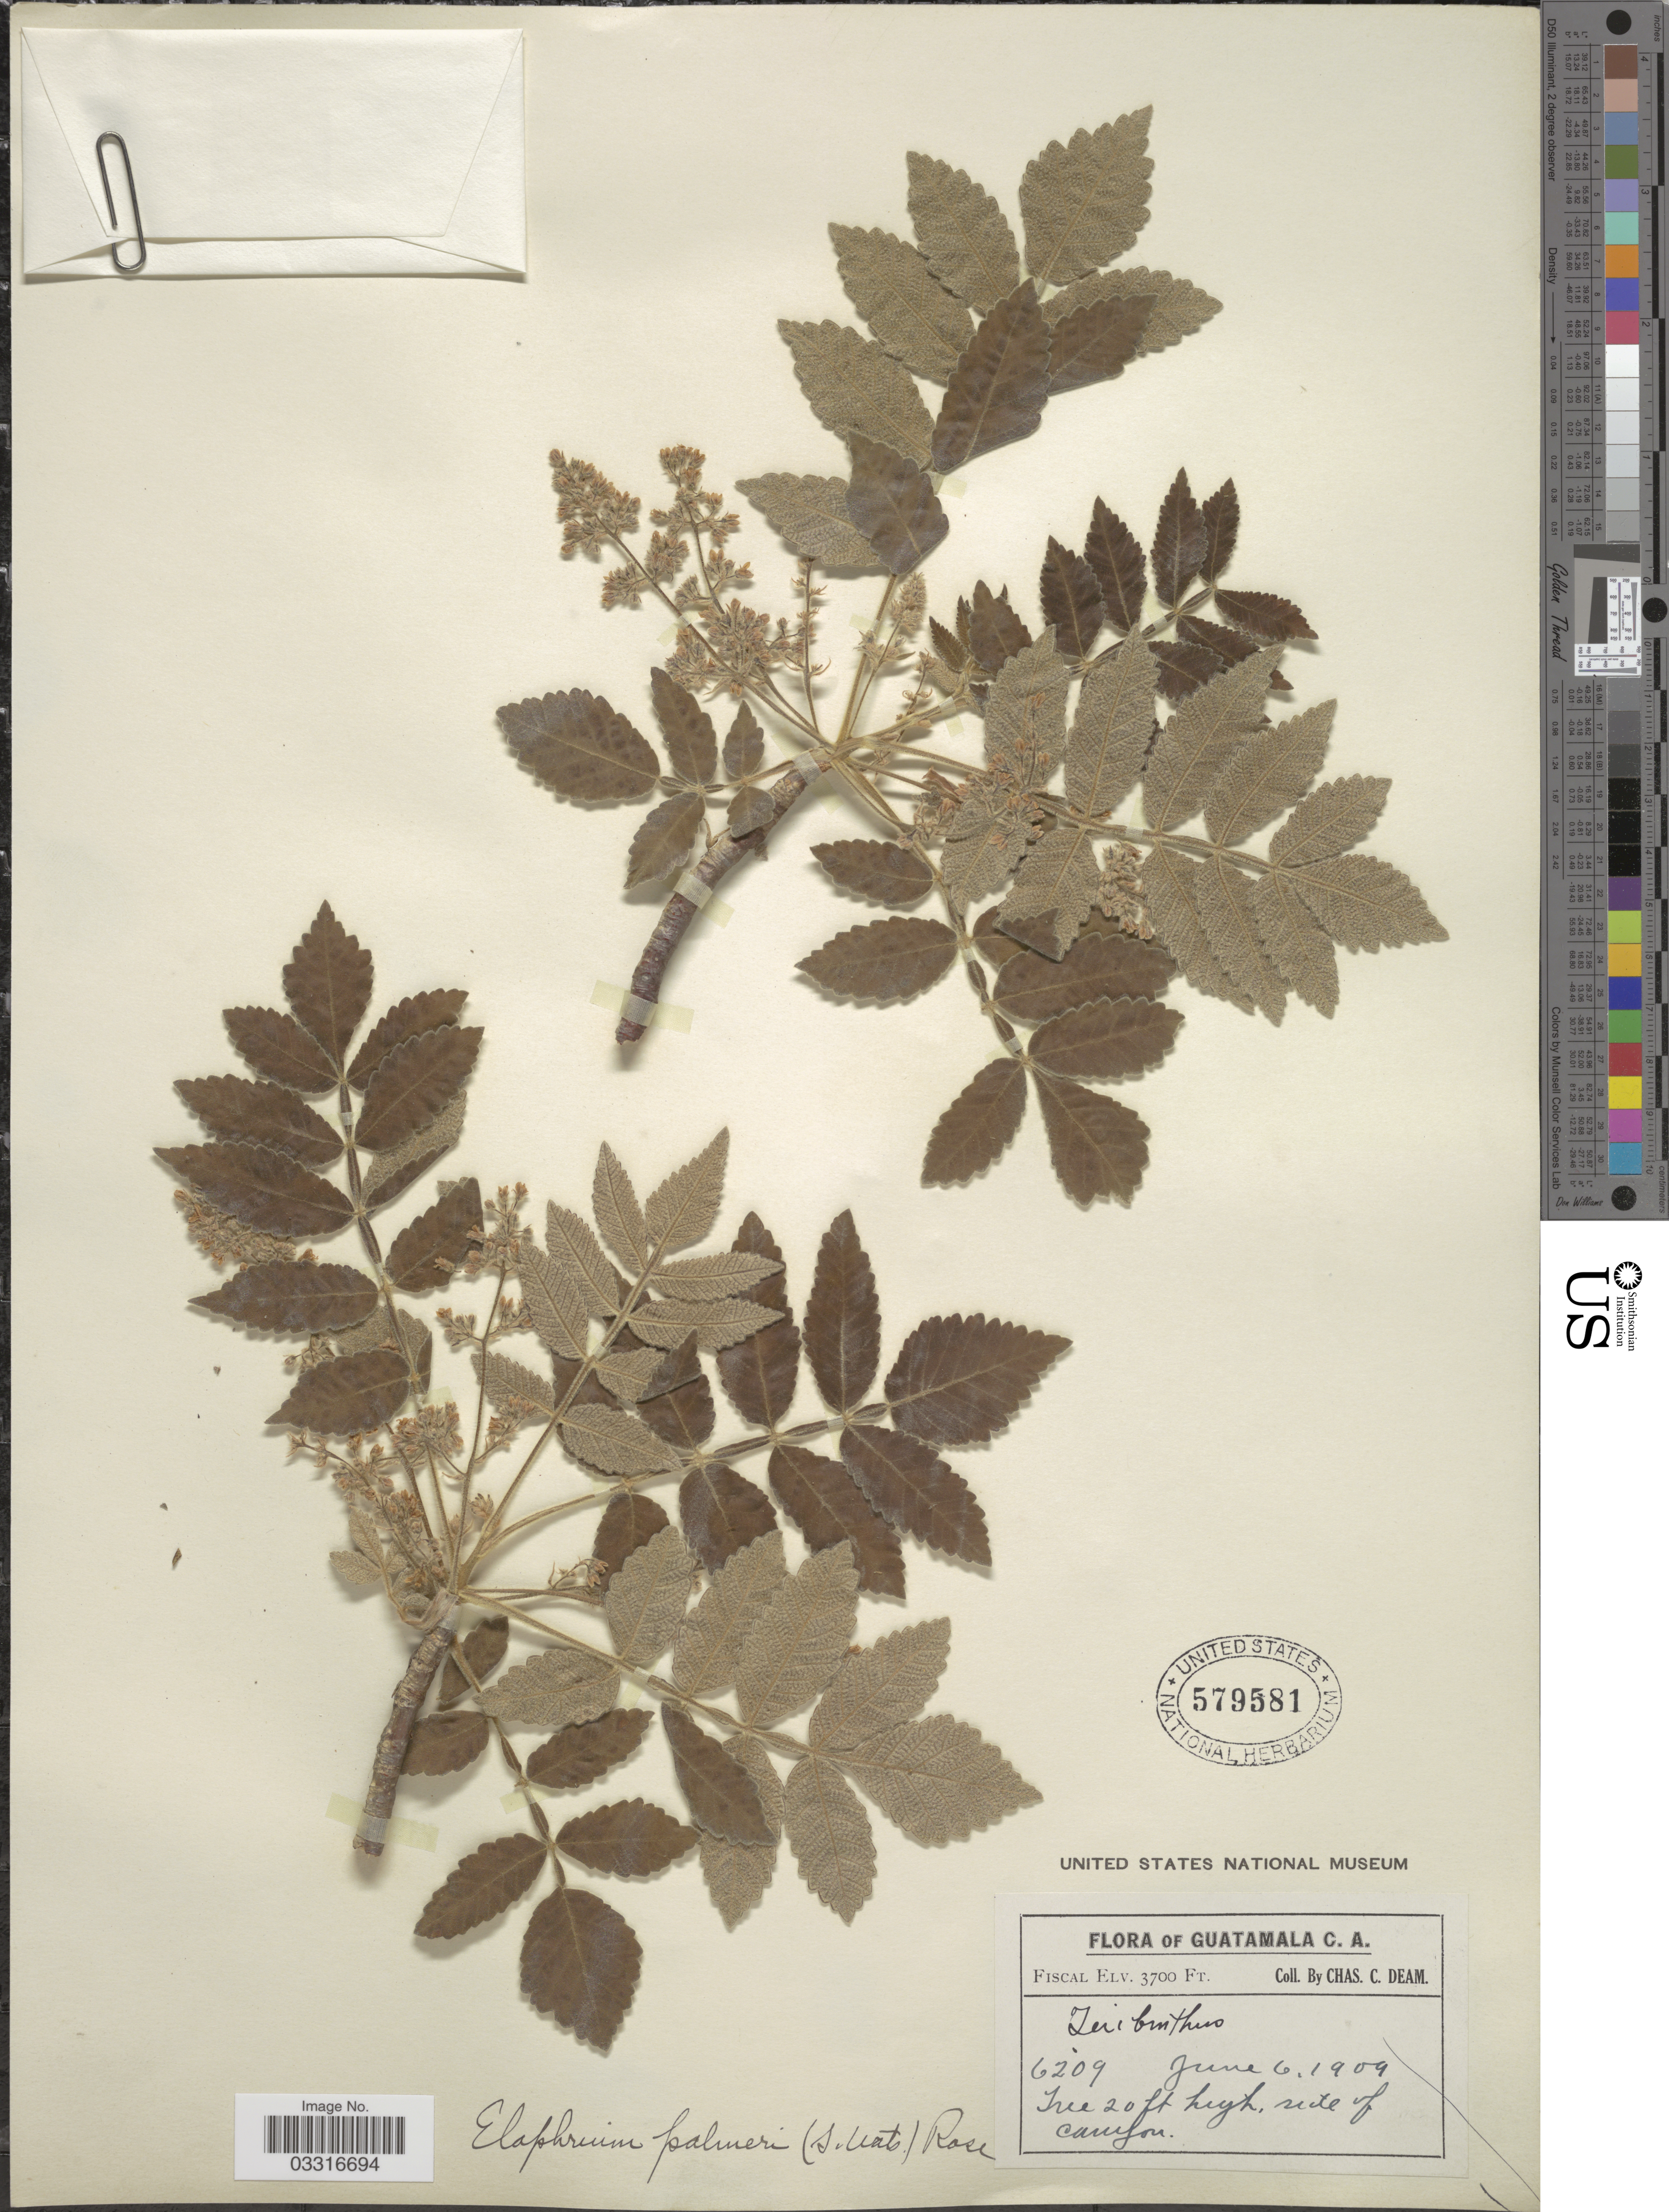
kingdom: Plantae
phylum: Tracheophyta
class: Magnoliopsida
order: Sapindales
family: Burseraceae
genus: Bursera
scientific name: Bursera excelsa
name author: (Kunth) Engl.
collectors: C. C. Deam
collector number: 6209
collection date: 1909-06-06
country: Guatemala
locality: Fiscal.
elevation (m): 1128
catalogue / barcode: US 579581